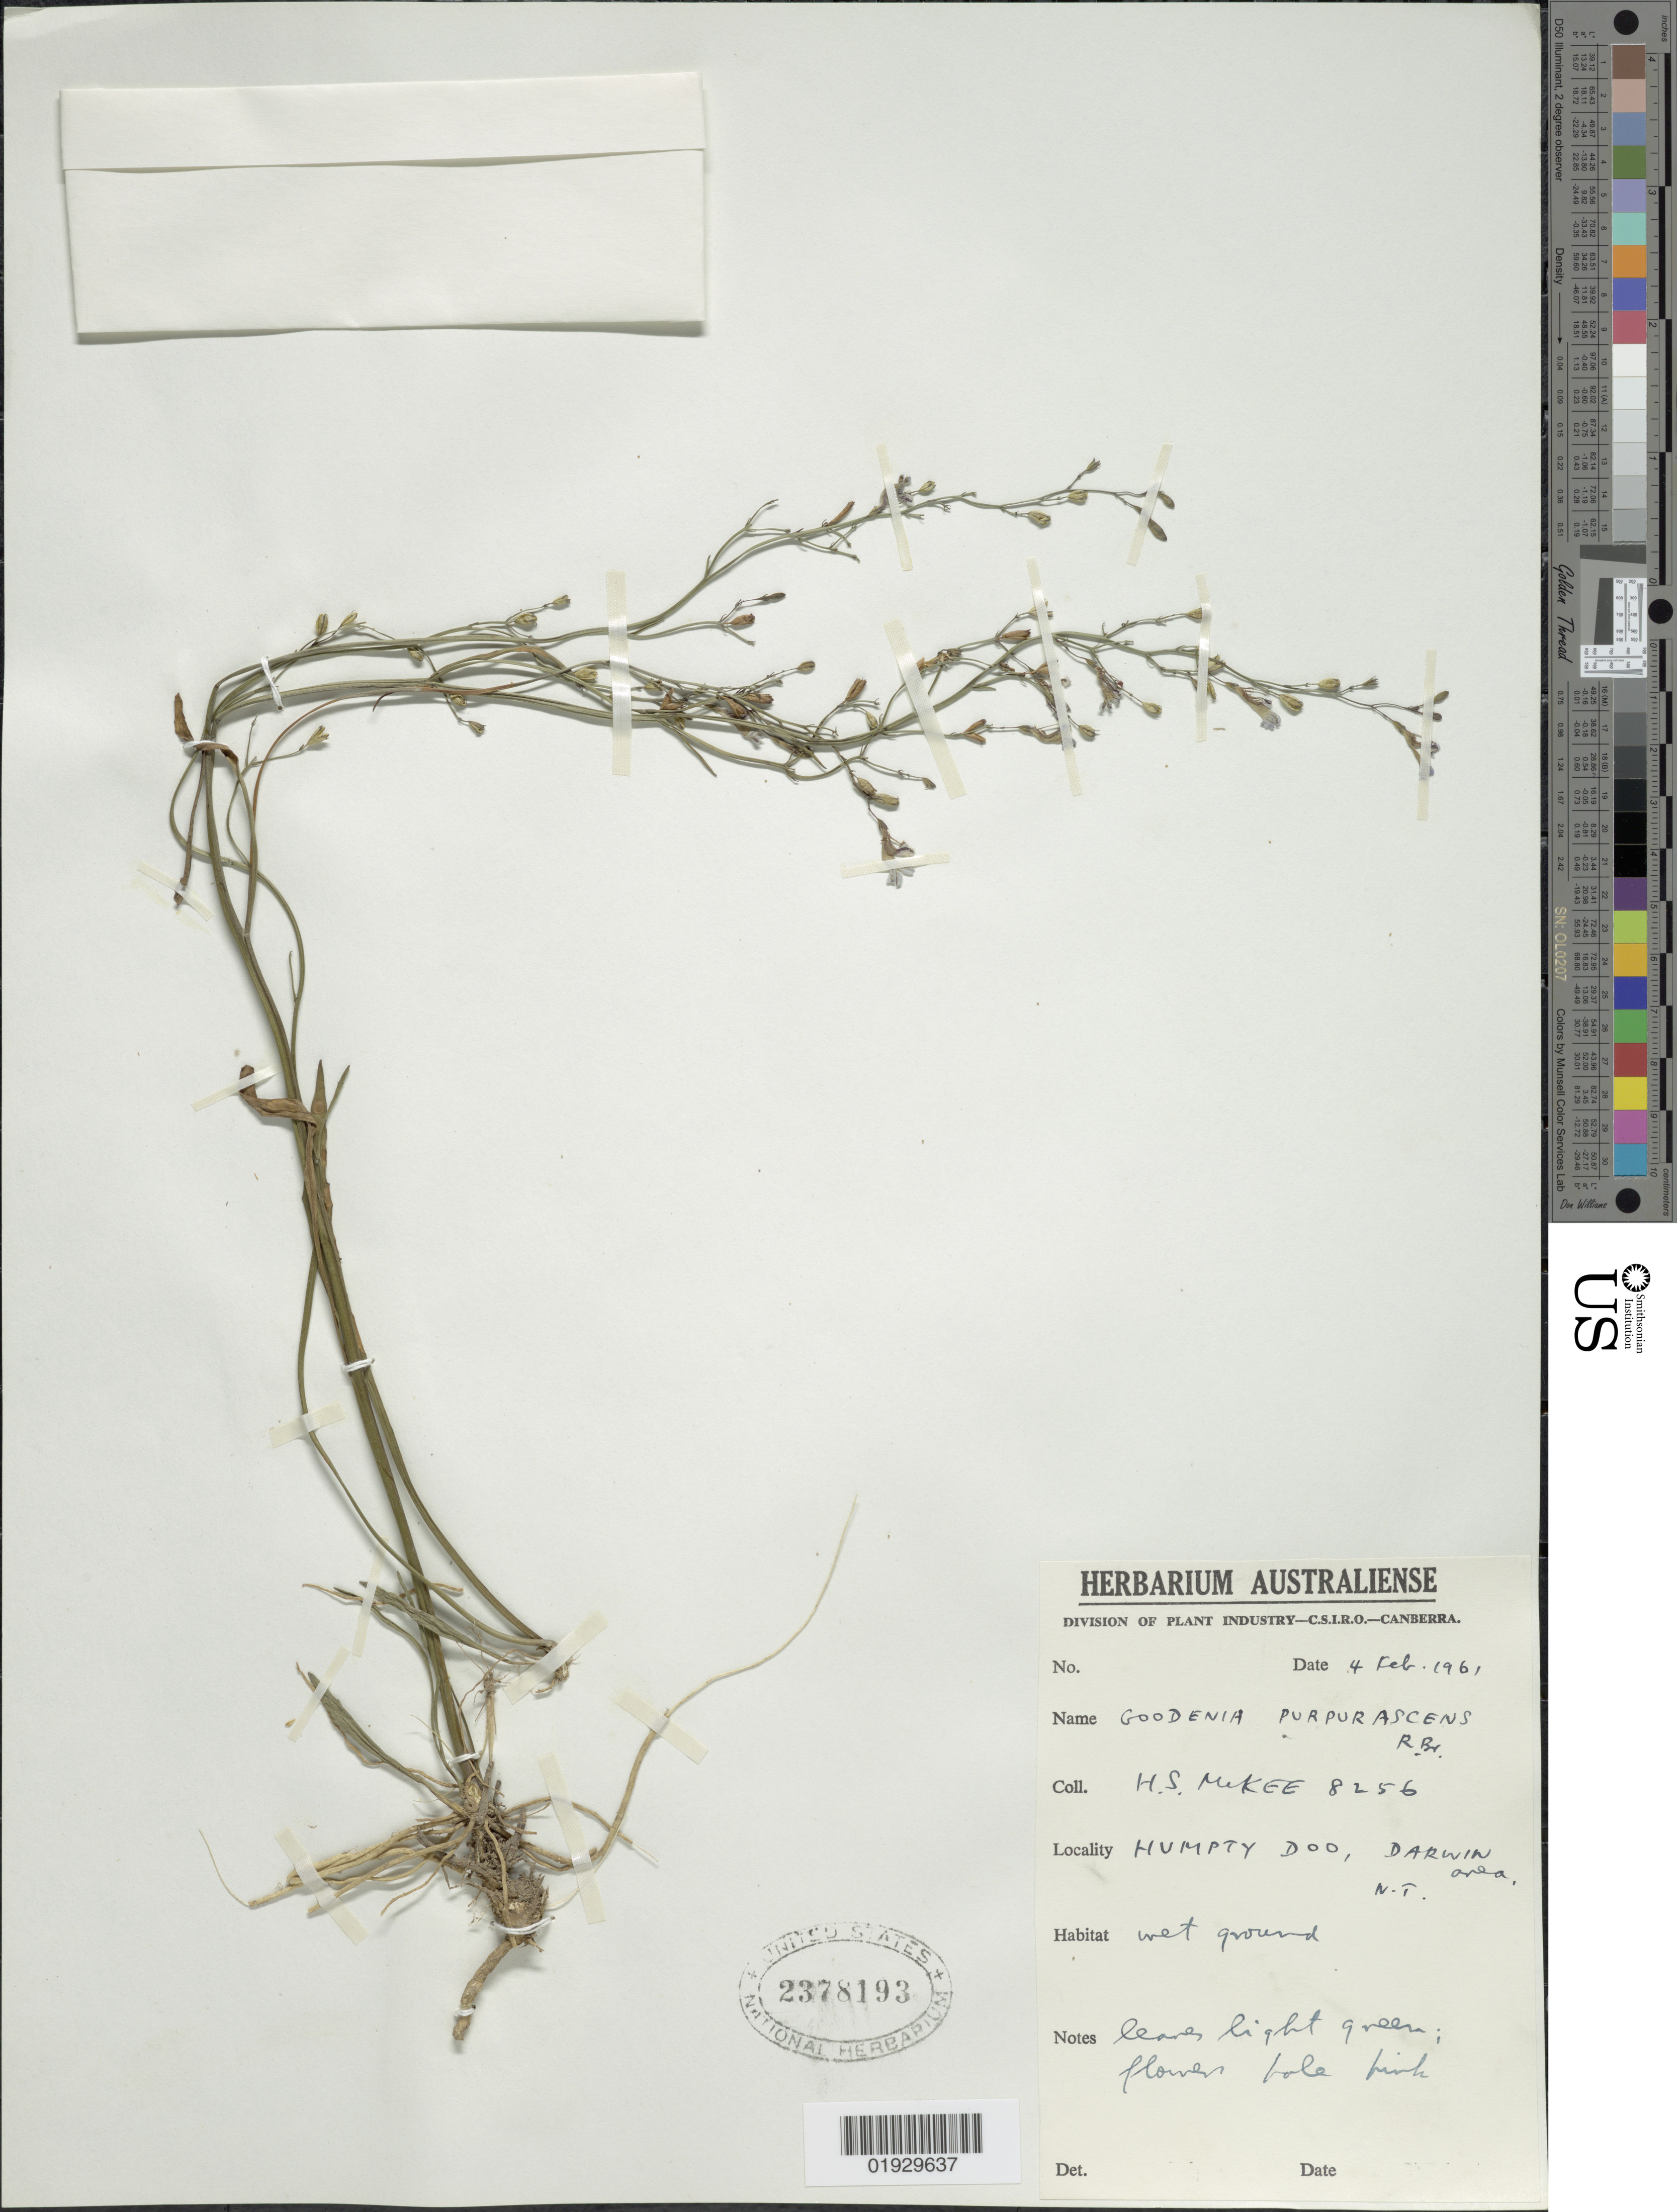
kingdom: Plantae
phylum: Tracheophyta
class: Magnoliopsida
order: Asterales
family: Goodeniaceae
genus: Goodenia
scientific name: Goodenia purpurascens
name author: R. Br.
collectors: H. S. McKee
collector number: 8256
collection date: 1961-02-04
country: Australia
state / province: Northern Territory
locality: Humpty Doo, Darwin area. N.T.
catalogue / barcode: US 2378193